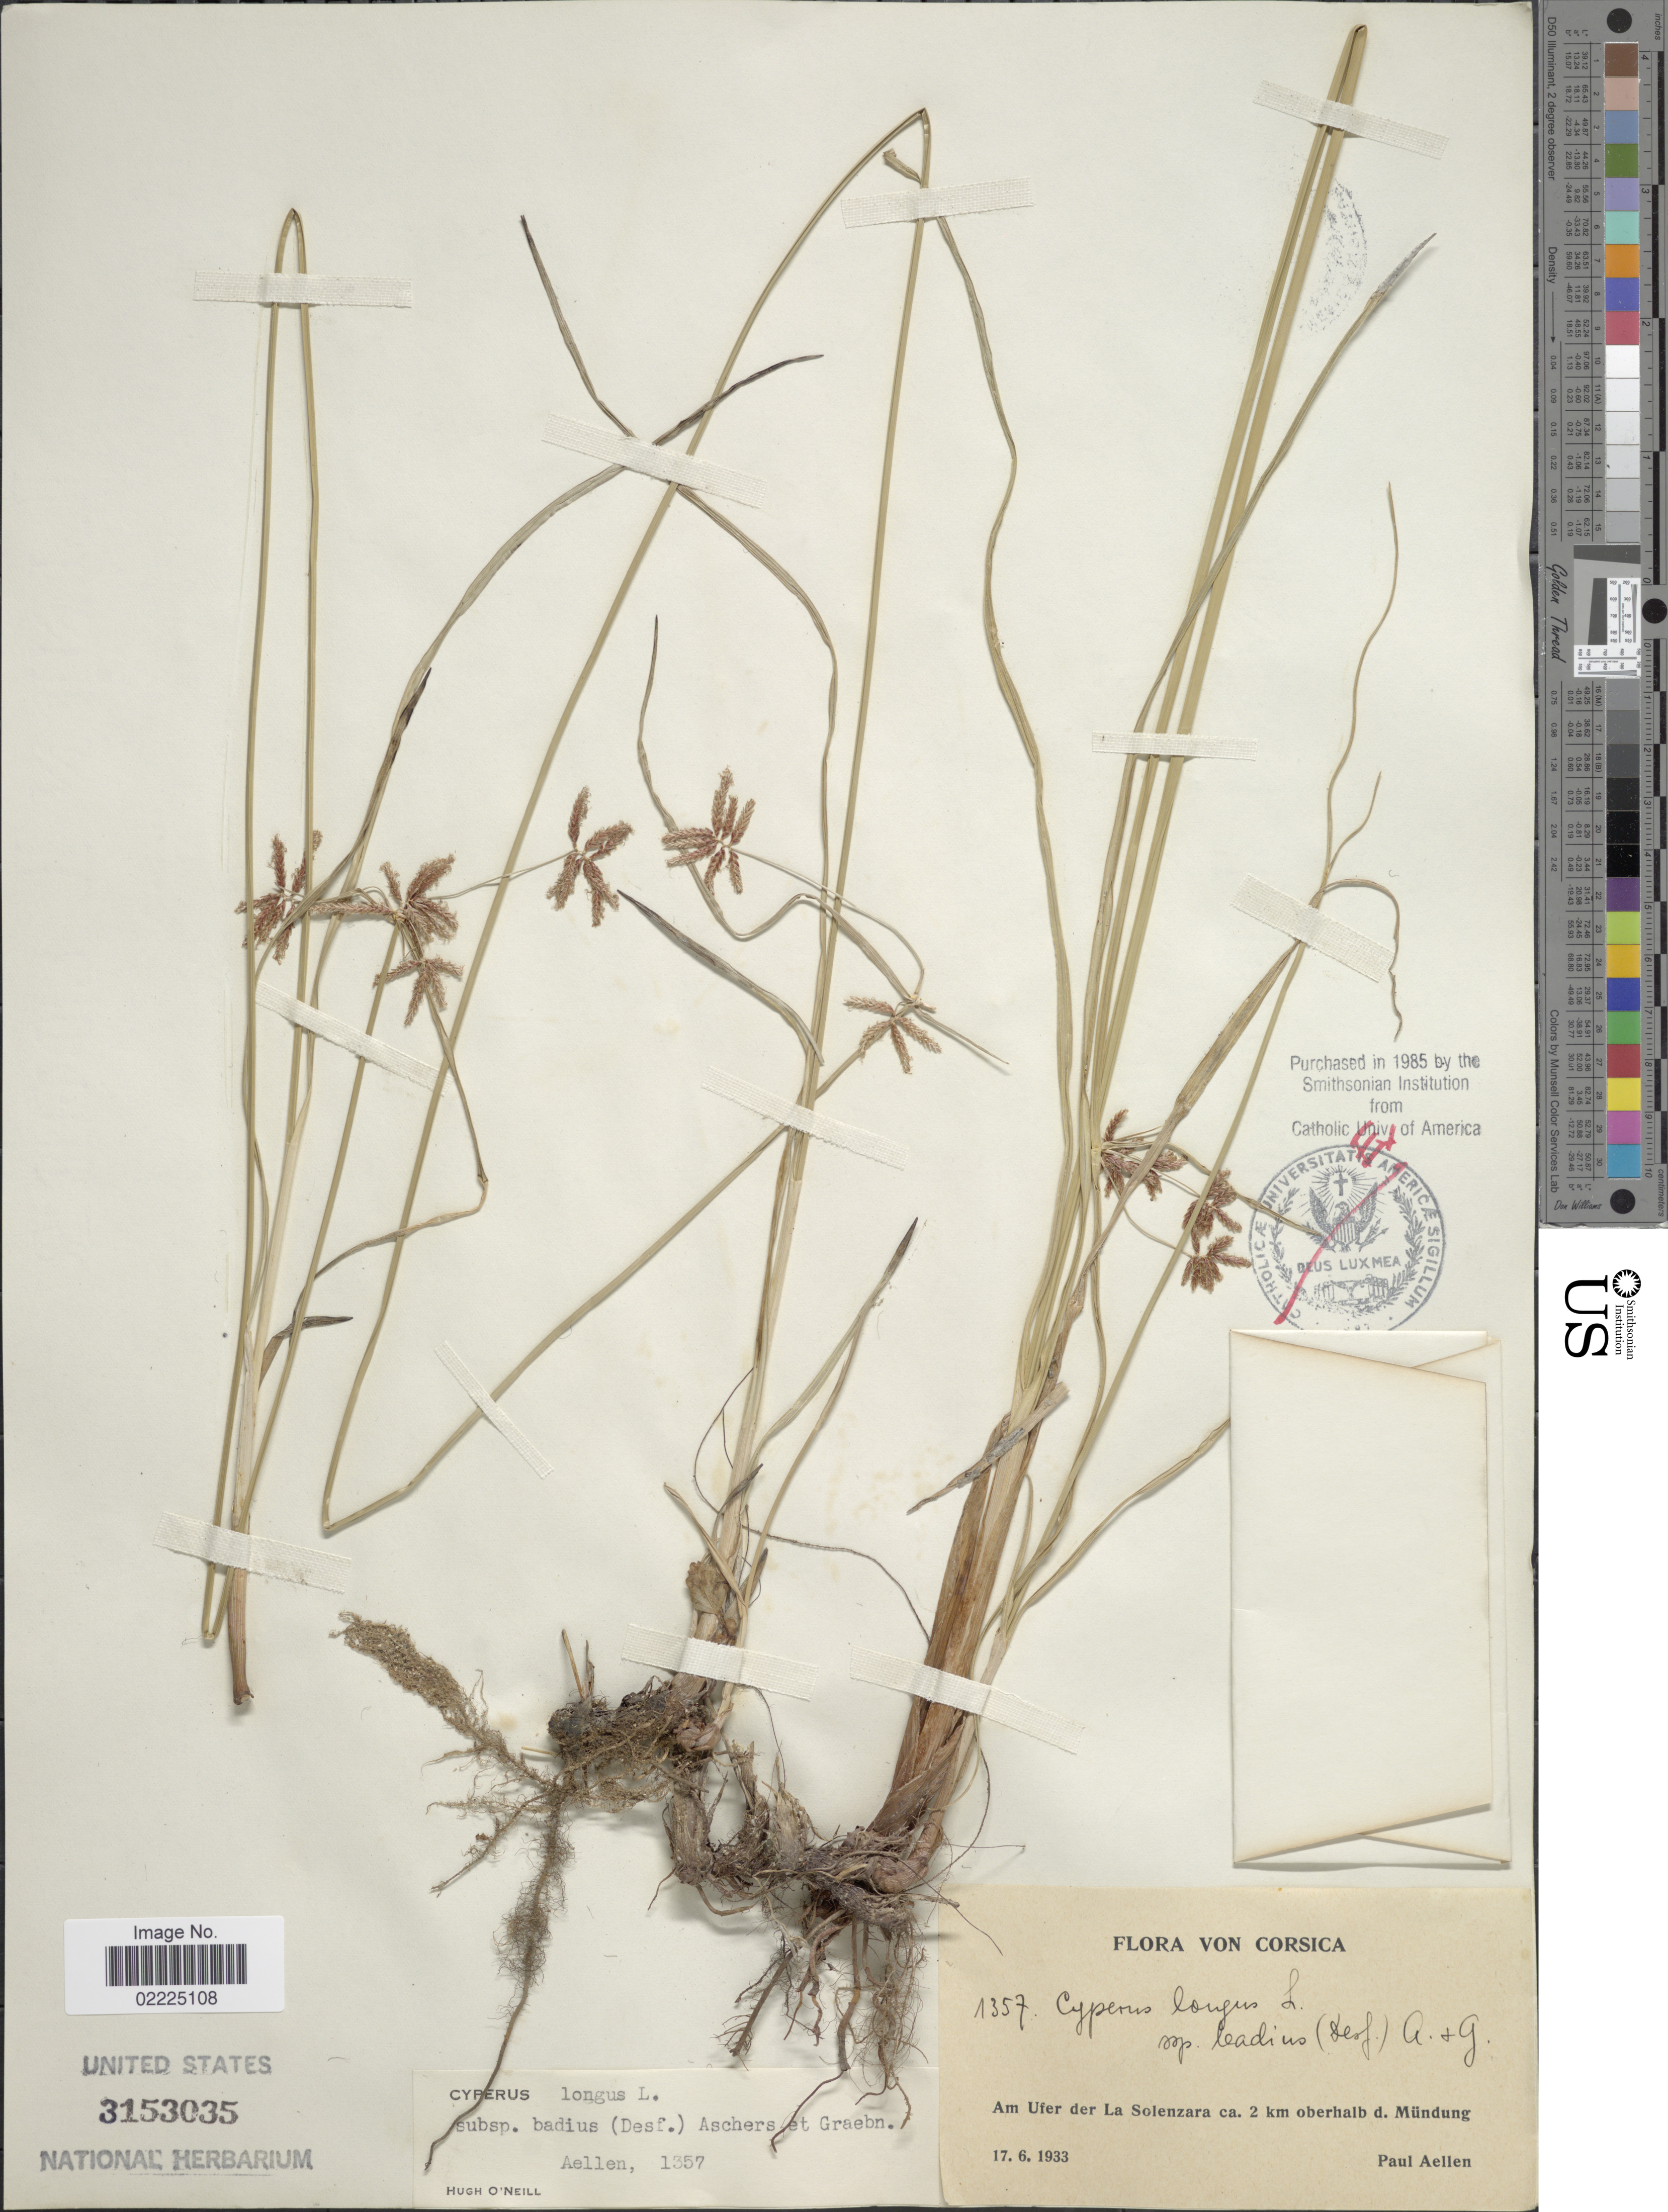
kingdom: Plantae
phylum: Tracheophyta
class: Liliopsida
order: Poales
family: Cyperaceae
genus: Cyperus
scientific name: Cyperus longus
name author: L.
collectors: P. Aellen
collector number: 1357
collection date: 1933-06-17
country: France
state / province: Corsica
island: Corse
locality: Am Ufer der La Solenzara ca. 2 km oberhalb d. Mündung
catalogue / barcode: US 3153035